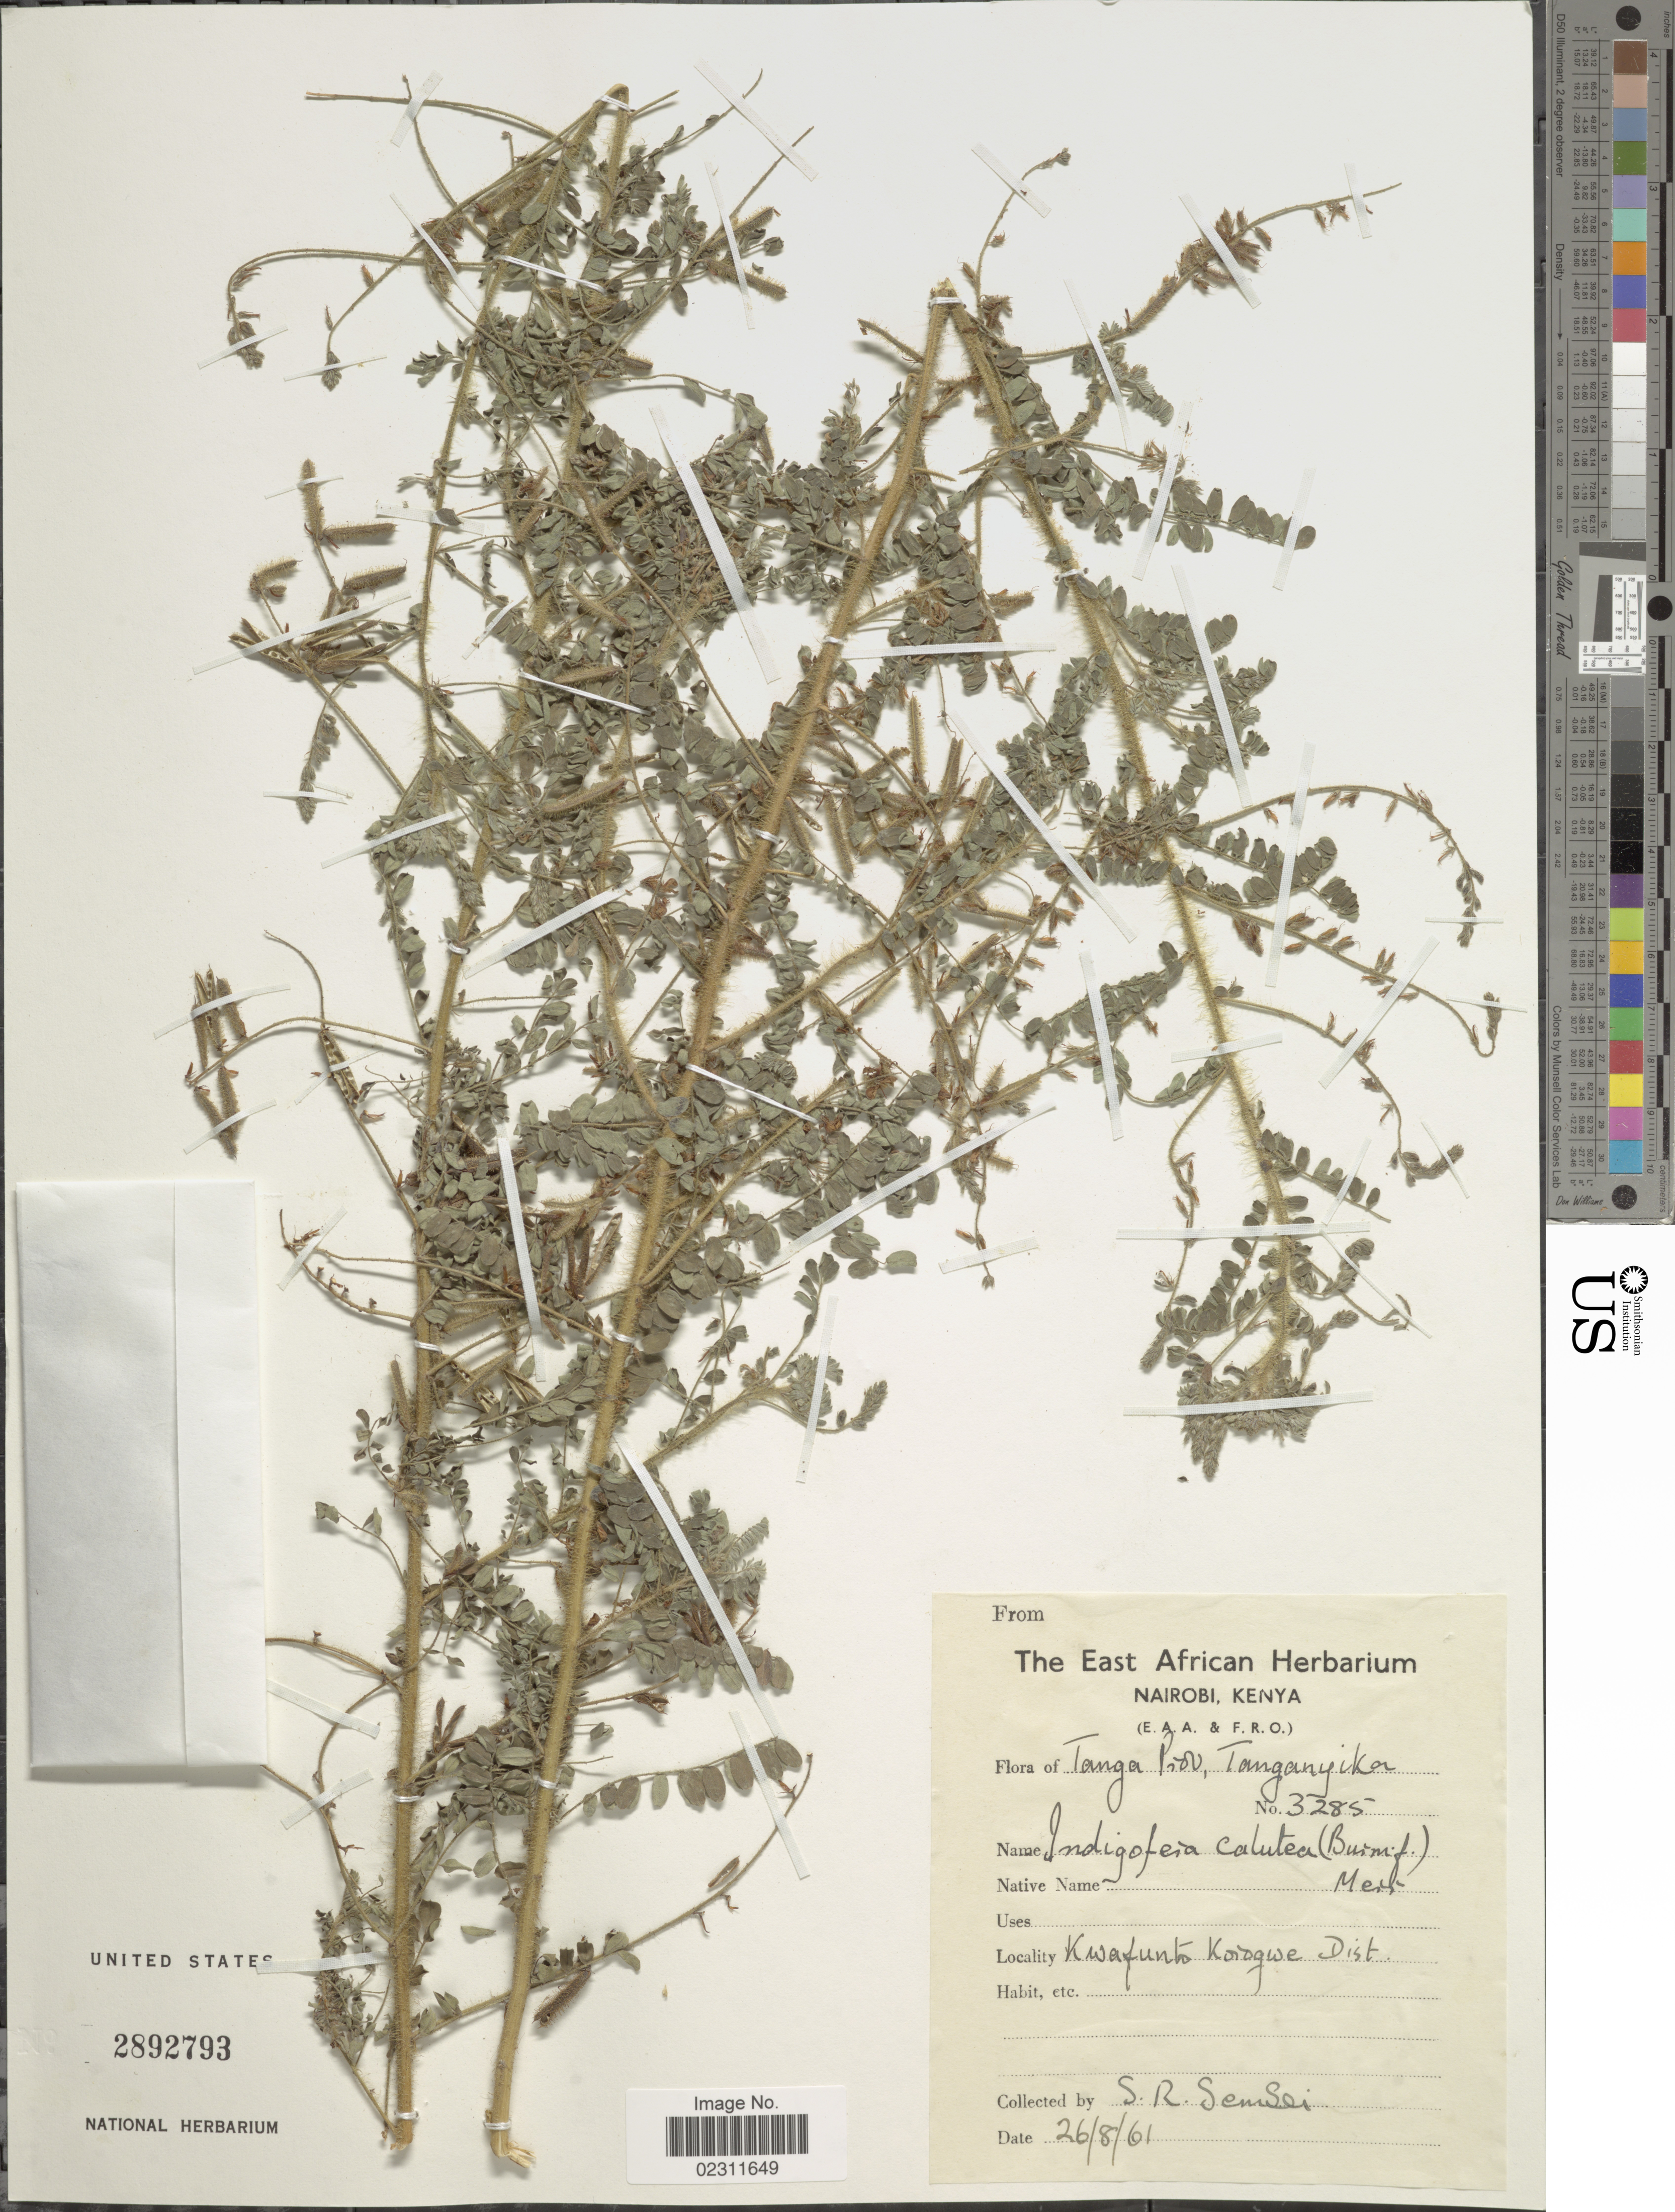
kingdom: Plantae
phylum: Tracheophyta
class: Magnoliopsida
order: Fabales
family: Fabaceae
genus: Indigofera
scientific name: Indigofera colutea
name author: (Burm. f.) Merr.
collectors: S. Semsei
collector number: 3285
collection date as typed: Transcribed d/m/y: 26/8/61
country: Tanzania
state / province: Tanga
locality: Tanganyika, Kwafunto Korongwe Dist.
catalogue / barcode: US 2892793